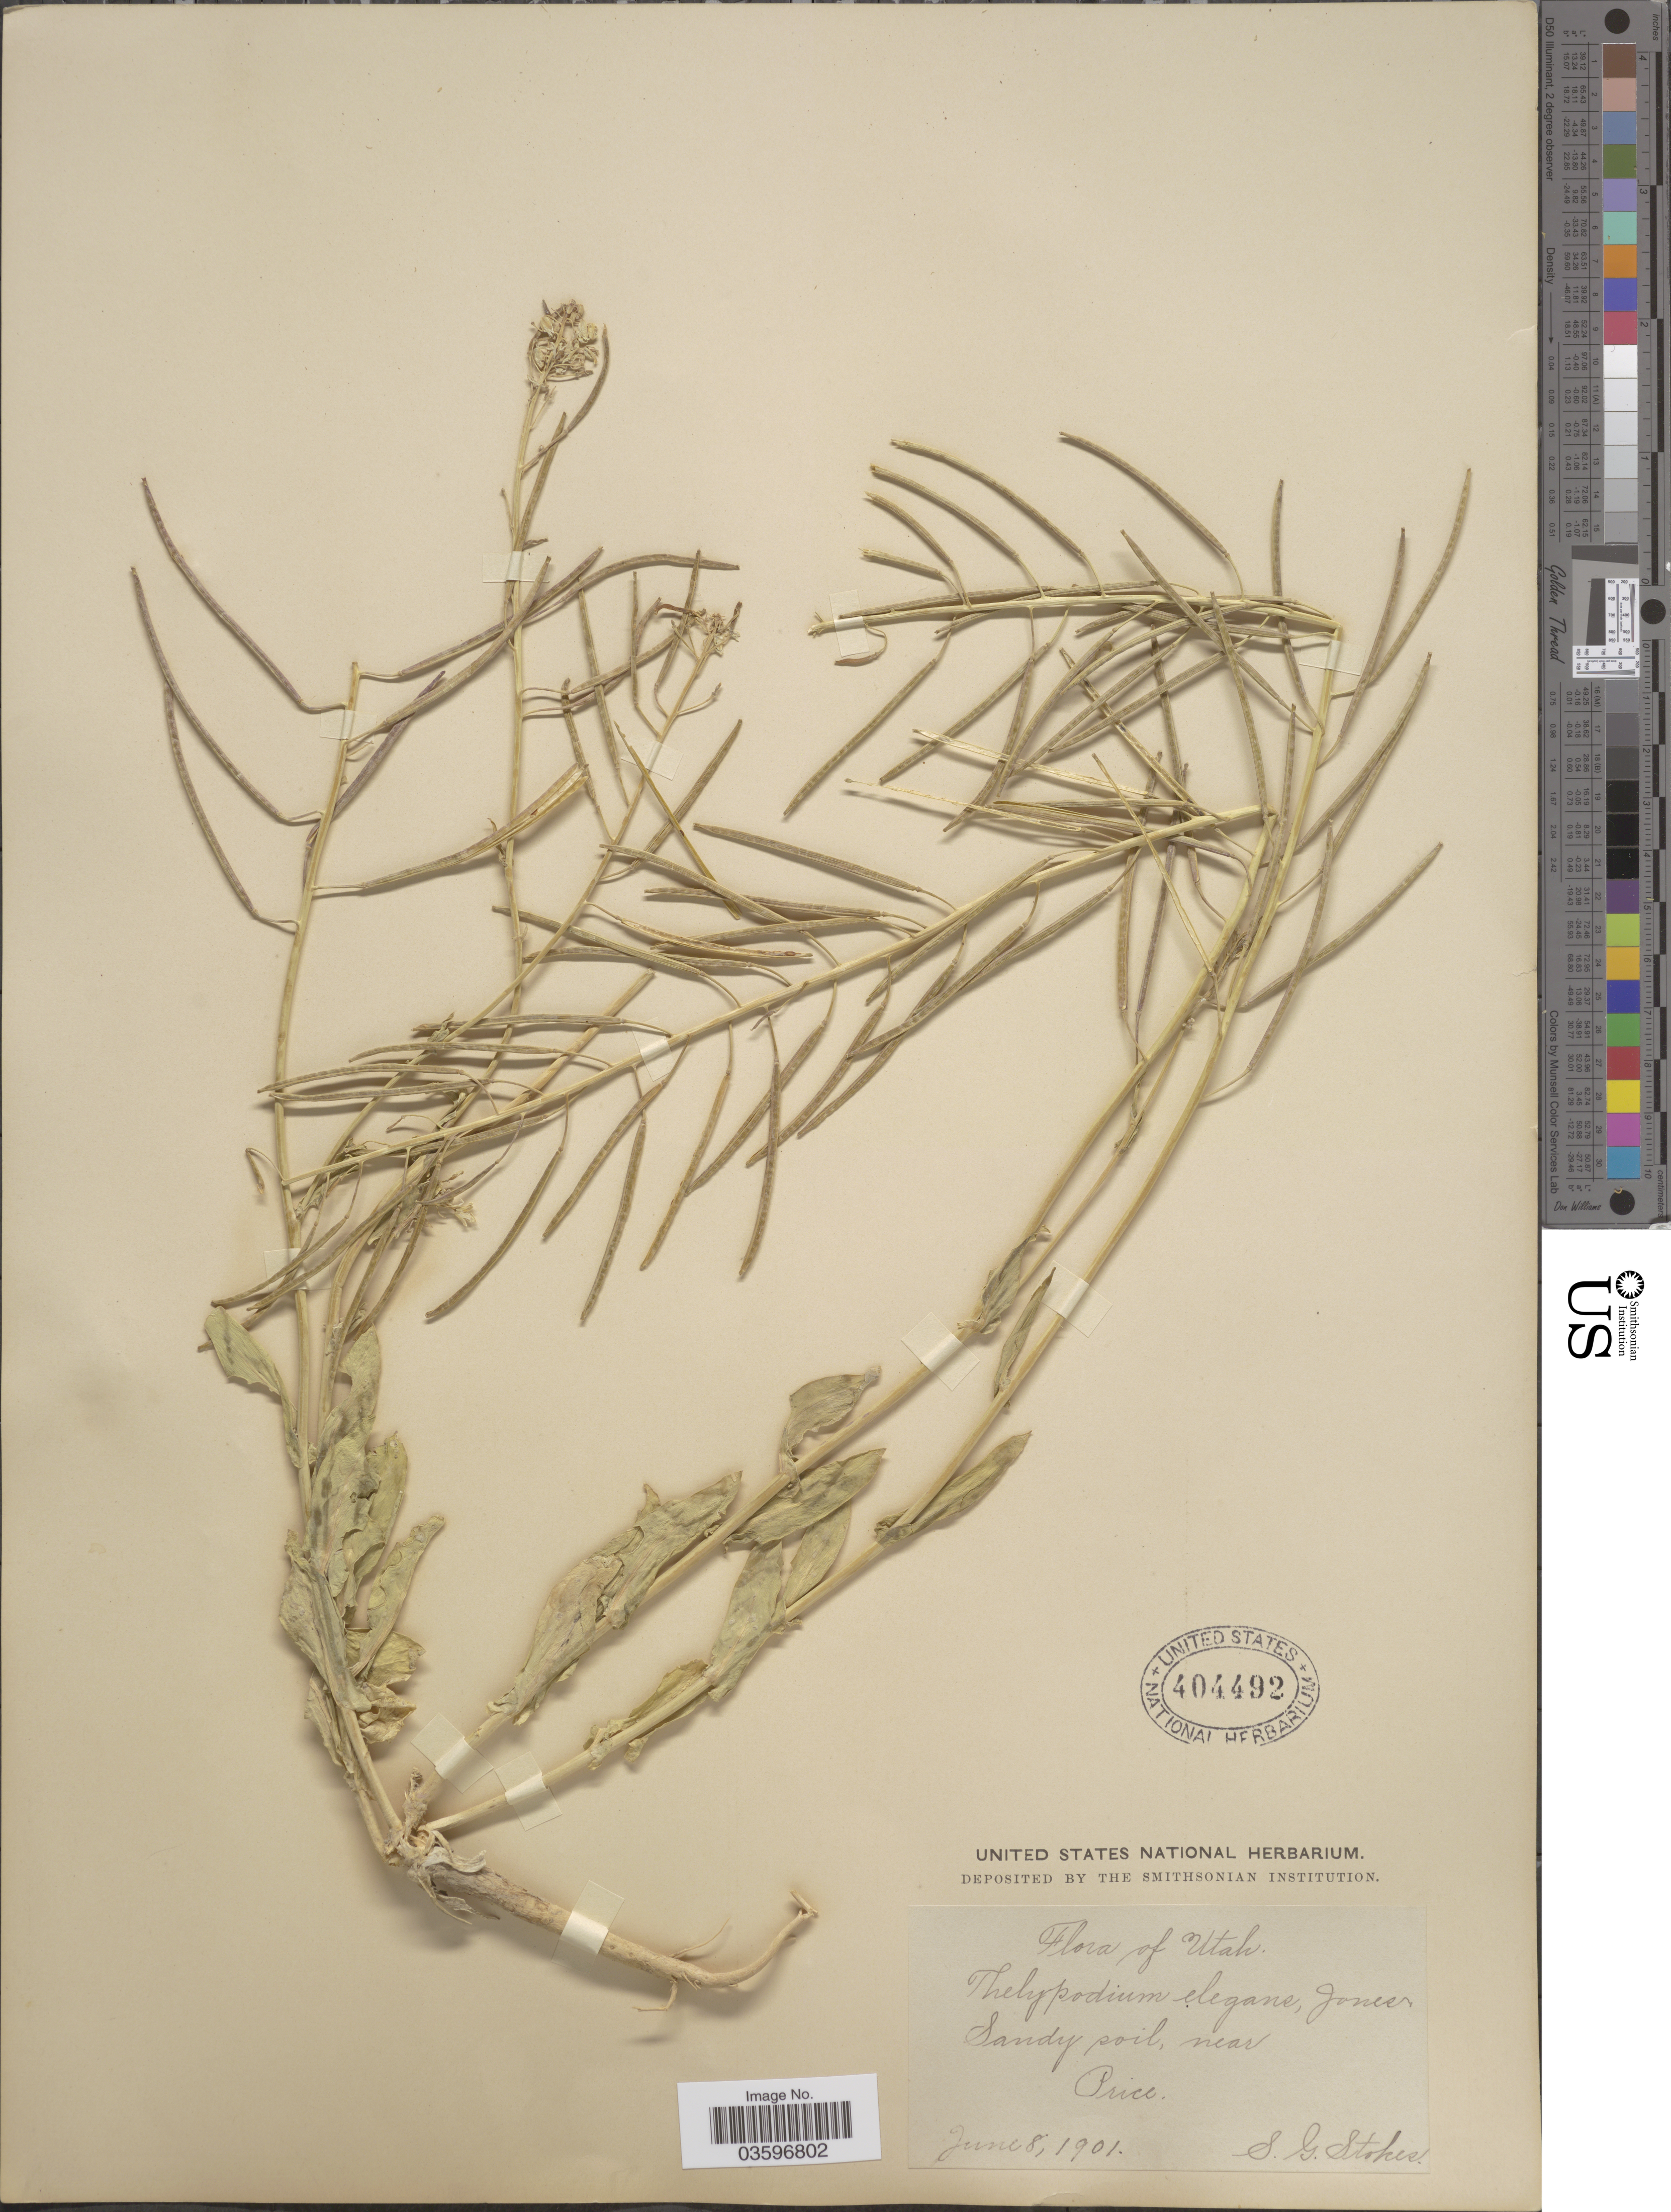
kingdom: Plantae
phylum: Tracheophyta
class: Magnoliopsida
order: Brassicales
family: Brassicaceae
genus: Thelypodiopsis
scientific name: Thelypodiopsis elegans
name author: (M.E. Jones) Rydb.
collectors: S. G. Stokes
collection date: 1901-06-08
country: United States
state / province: Utah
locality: Near Price.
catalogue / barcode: US 404492